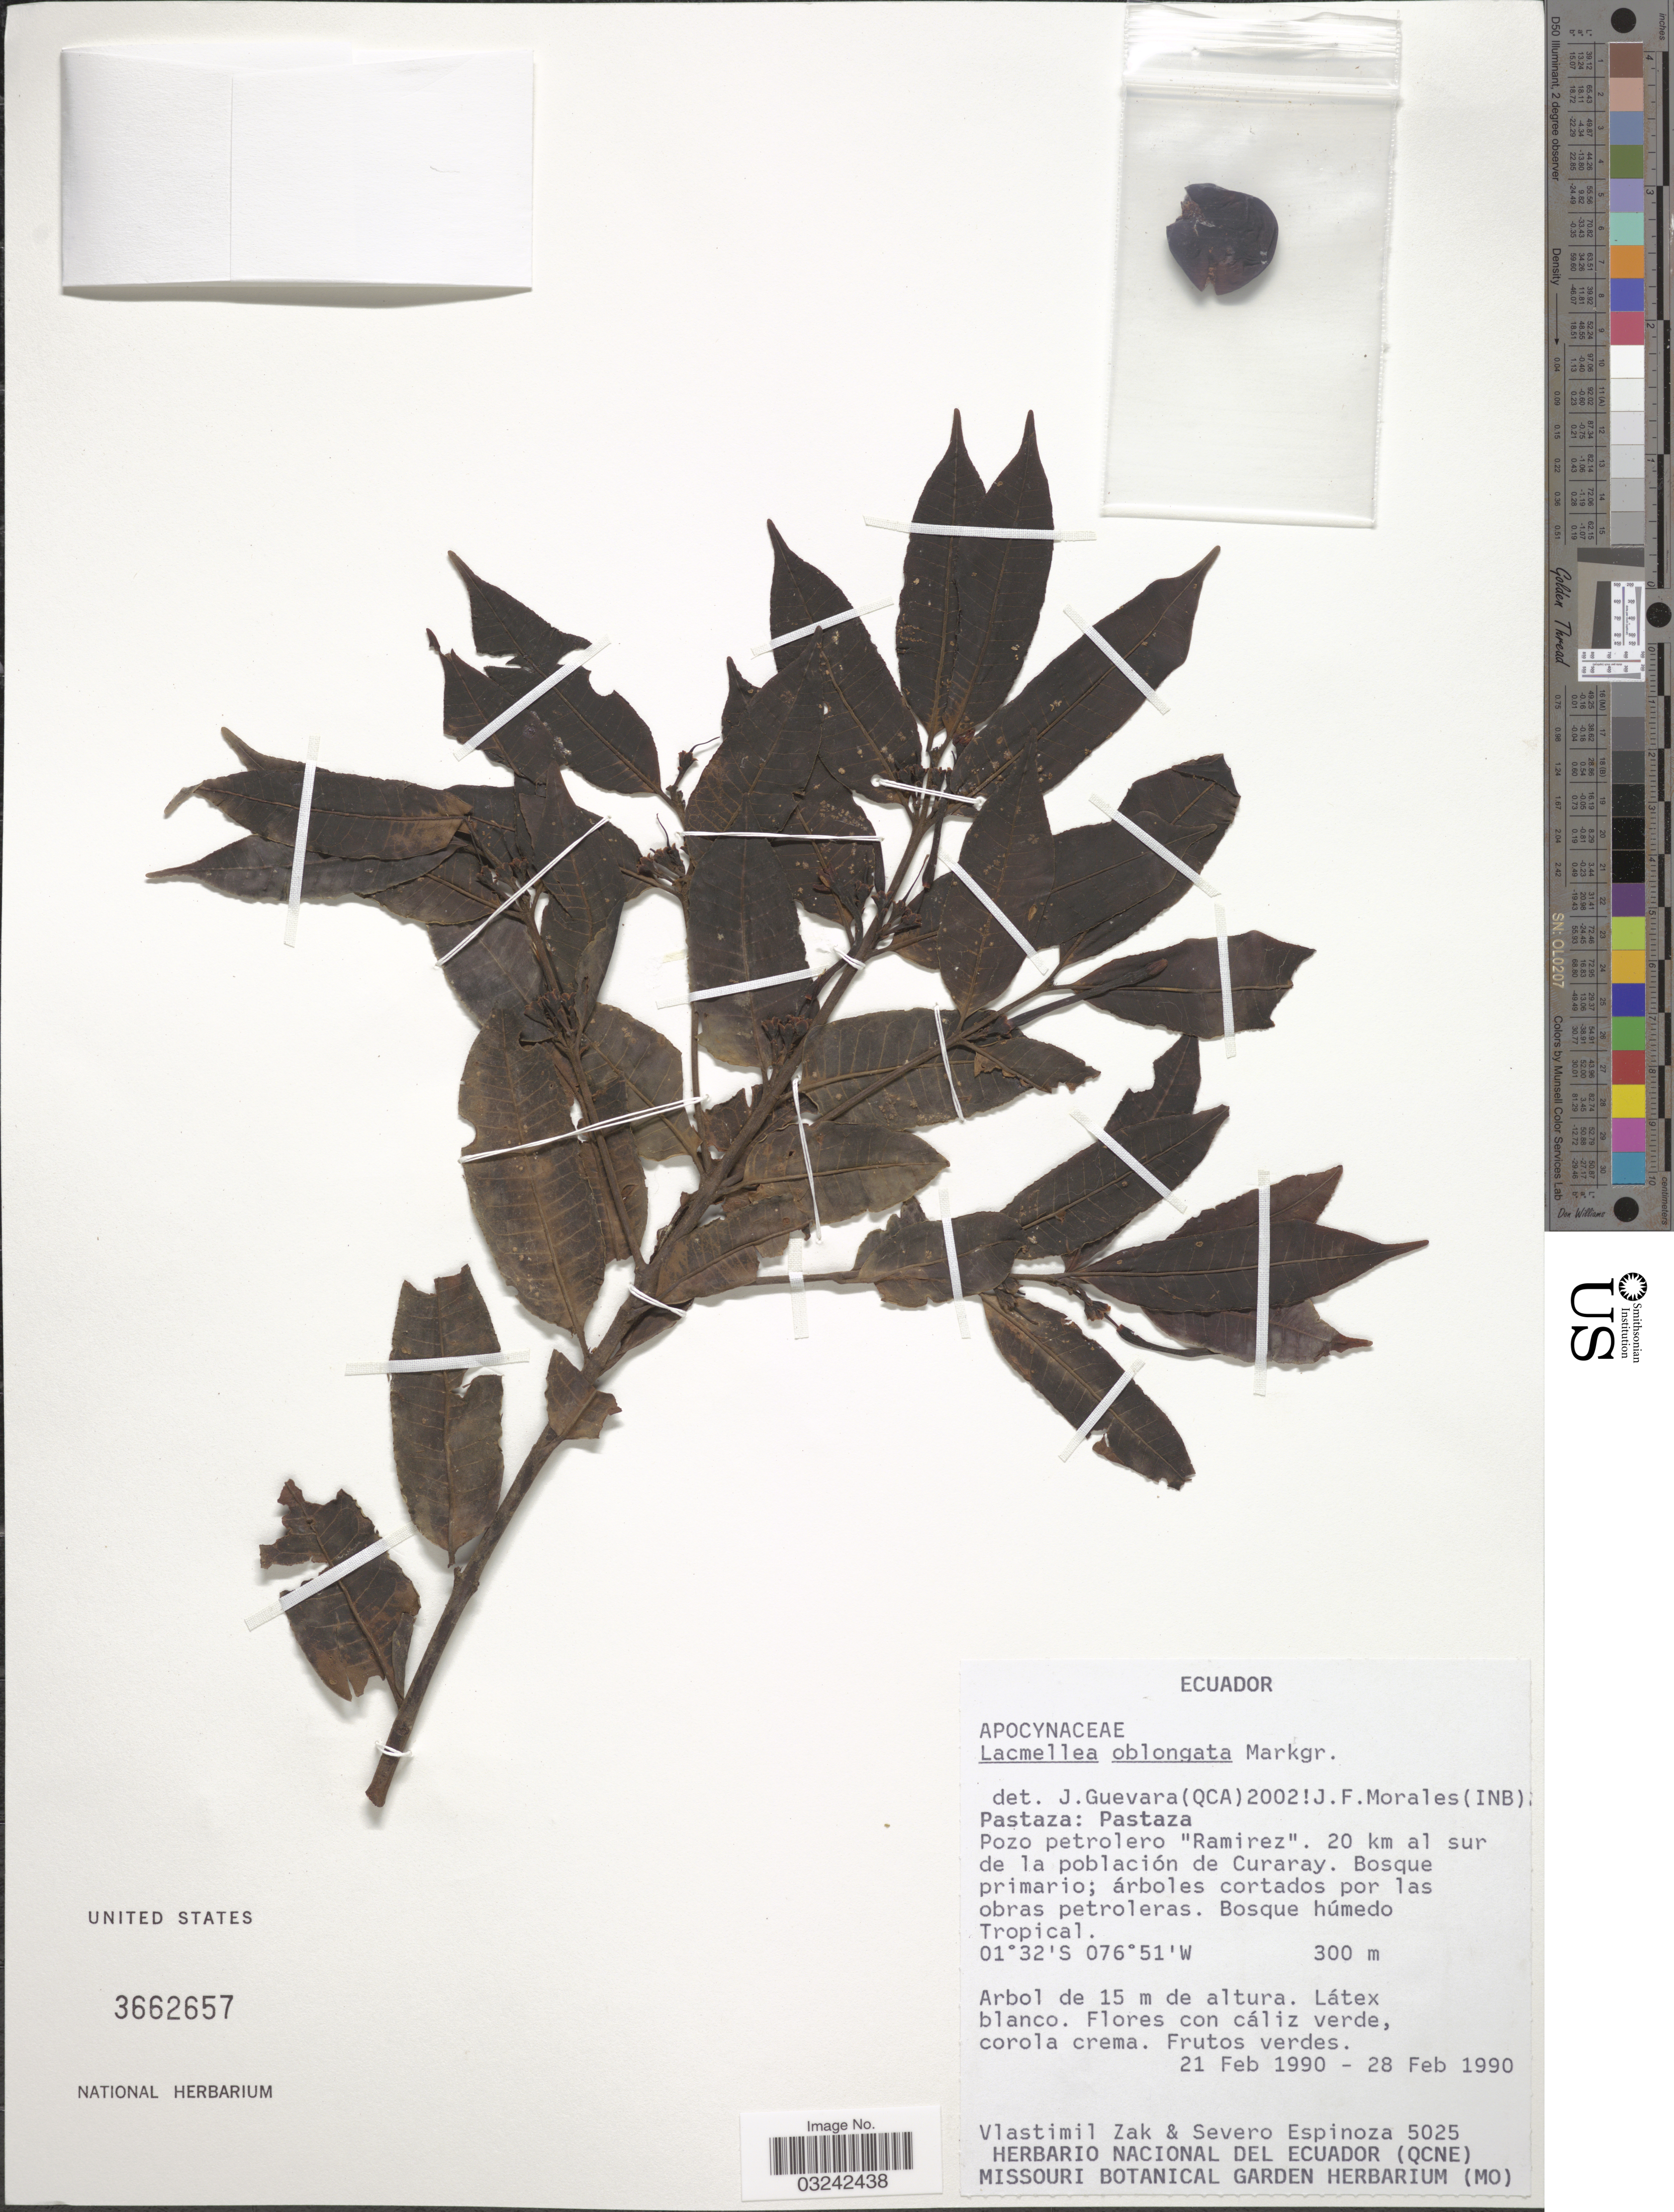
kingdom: Plantae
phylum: Tracheophyta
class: Magnoliopsida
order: Gentianales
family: Apocynaceae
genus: Lacmellea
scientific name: Lacmellea oblongata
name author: Markgr.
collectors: V. Zak & S. Espinoza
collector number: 5025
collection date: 1990-02-21/1990-02-28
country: Ecuador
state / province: Pastaza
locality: Pastaza. Pozo petrolero "Ramirez". 20 km al sur de la población de Curaray.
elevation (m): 300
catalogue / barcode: US 3662657